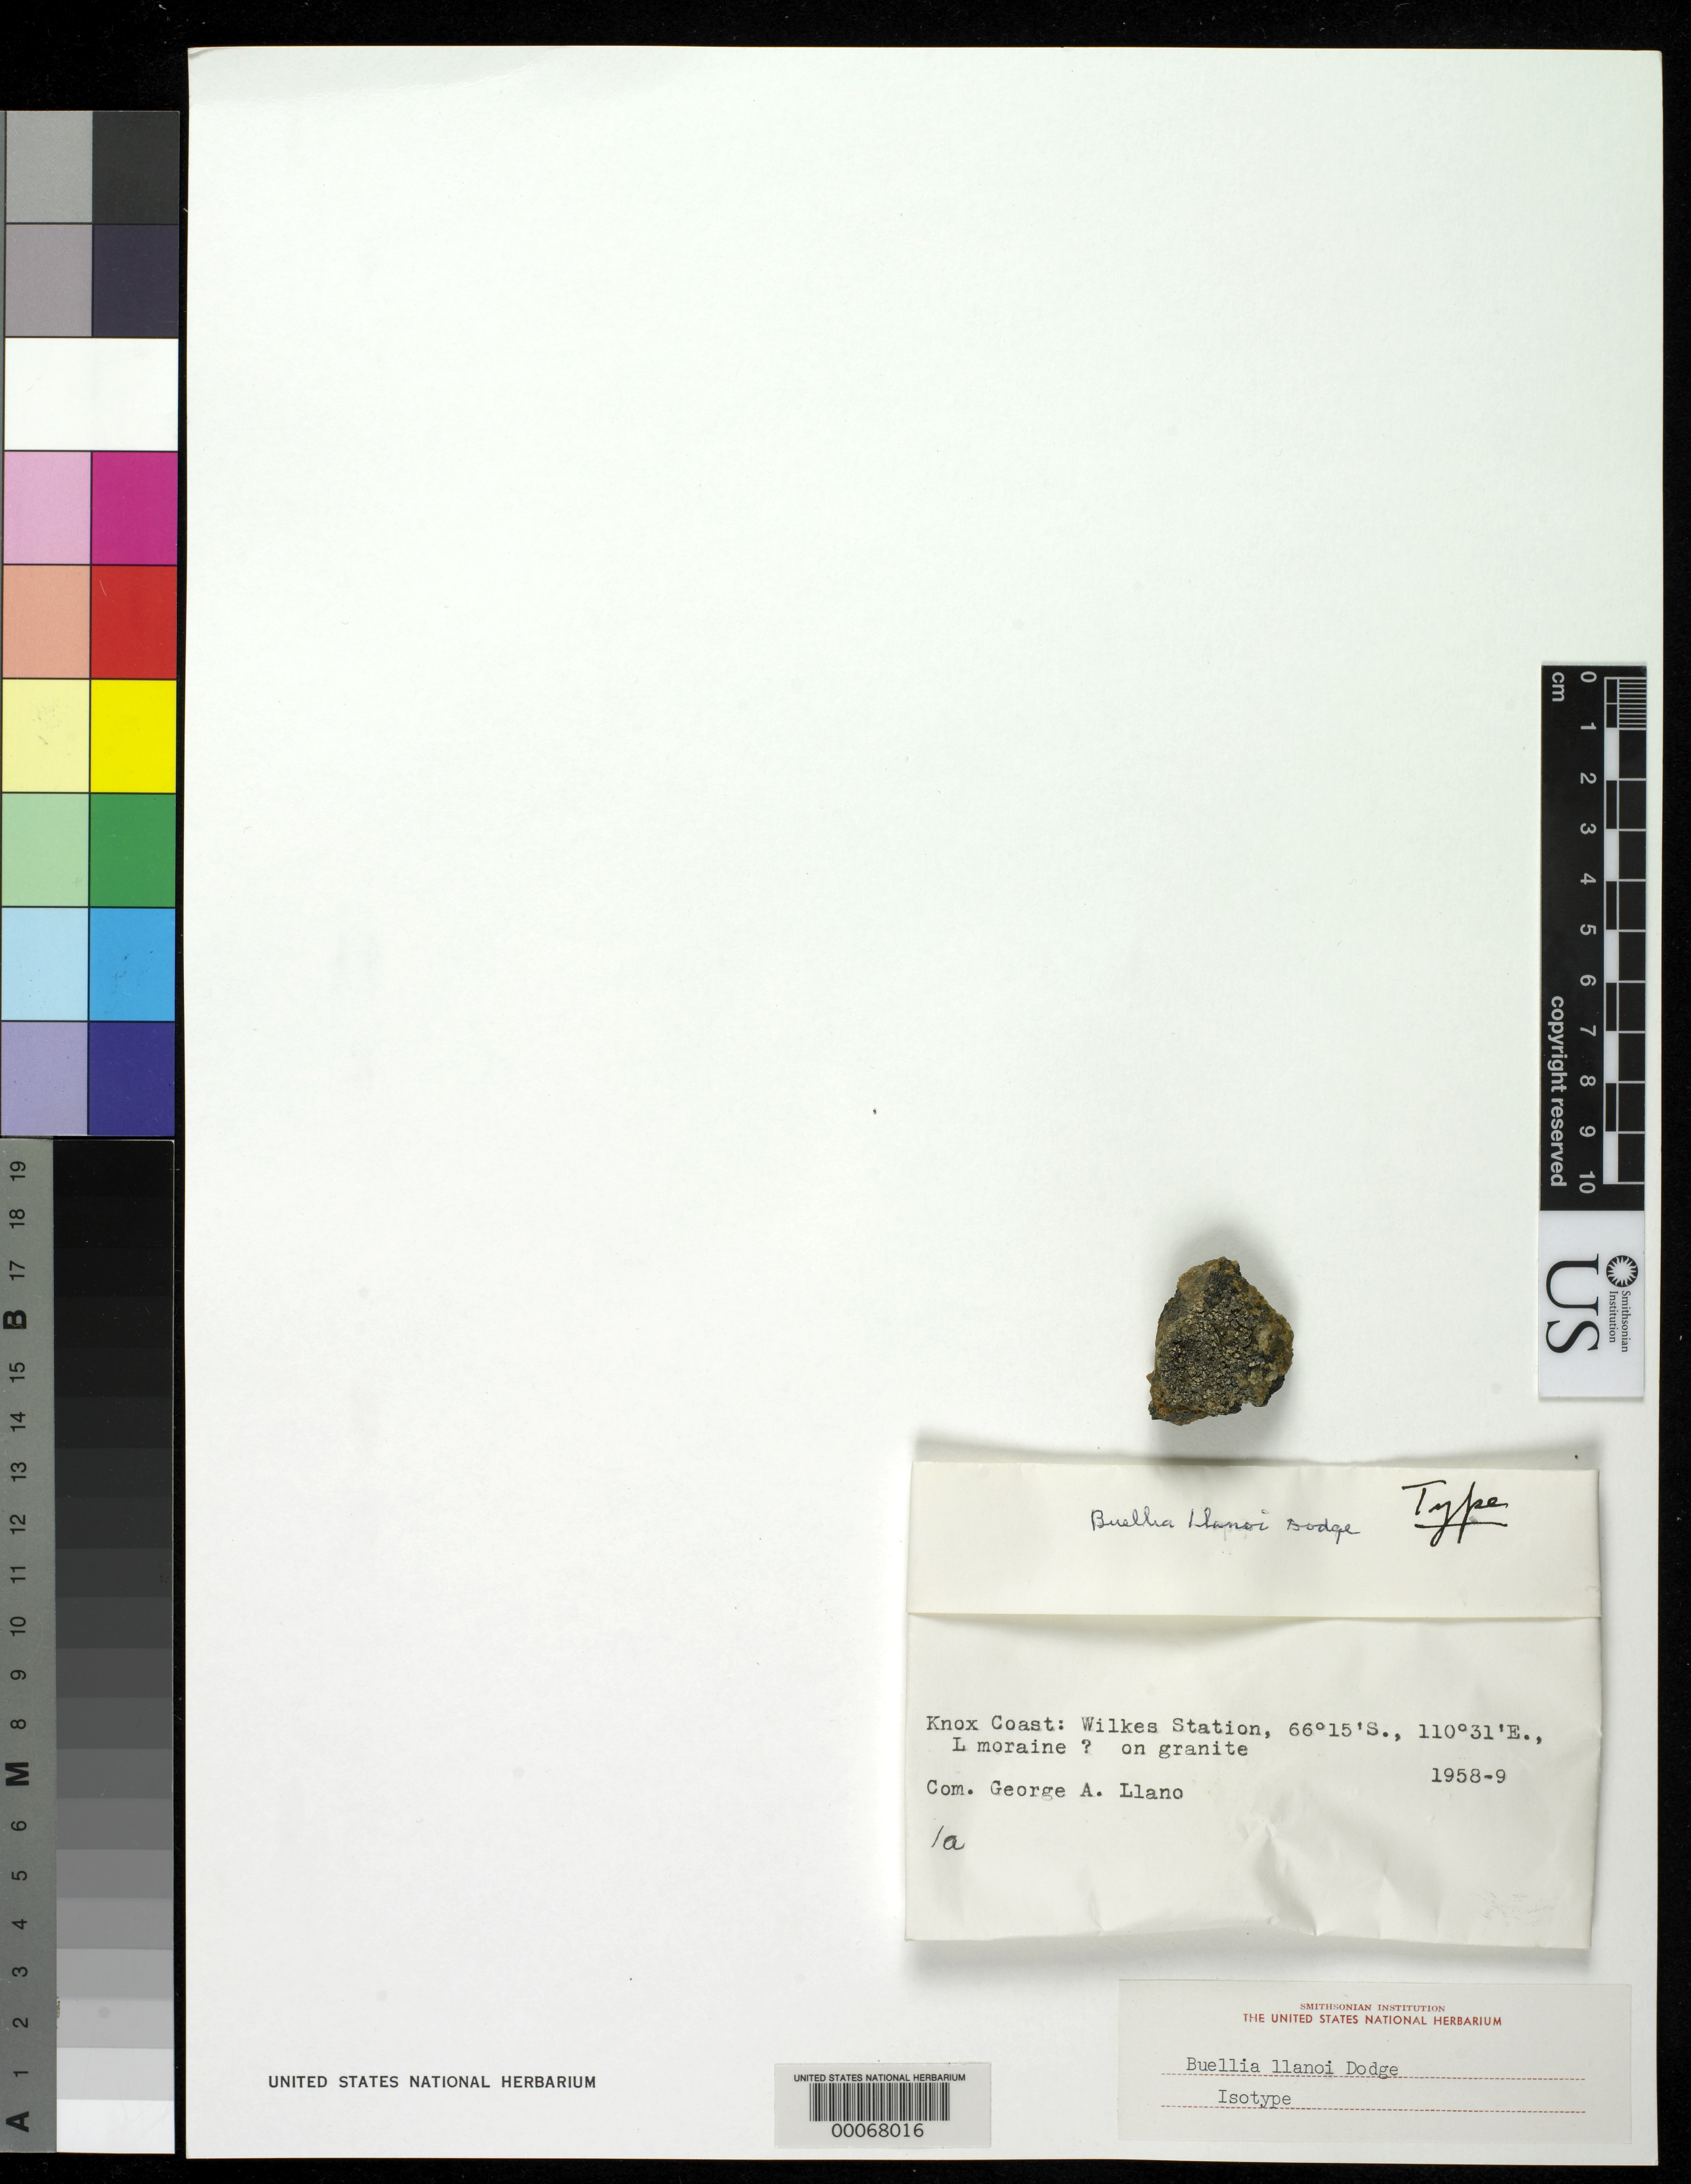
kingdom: Fungi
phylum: Ascomycota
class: Lecanoromycetes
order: Caliciales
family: Caliciaceae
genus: Buellia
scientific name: Buellia llanoi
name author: C.W. Dodge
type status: Type Collection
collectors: G. Llano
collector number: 1 a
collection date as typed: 1958 to -- --- 1959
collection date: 1958/1959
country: Antarctica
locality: Knox Coast, Wilkes Station, L Moraine. [= Loken Moraines or left moraine?]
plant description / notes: Annotated as "Type"; = holotype?